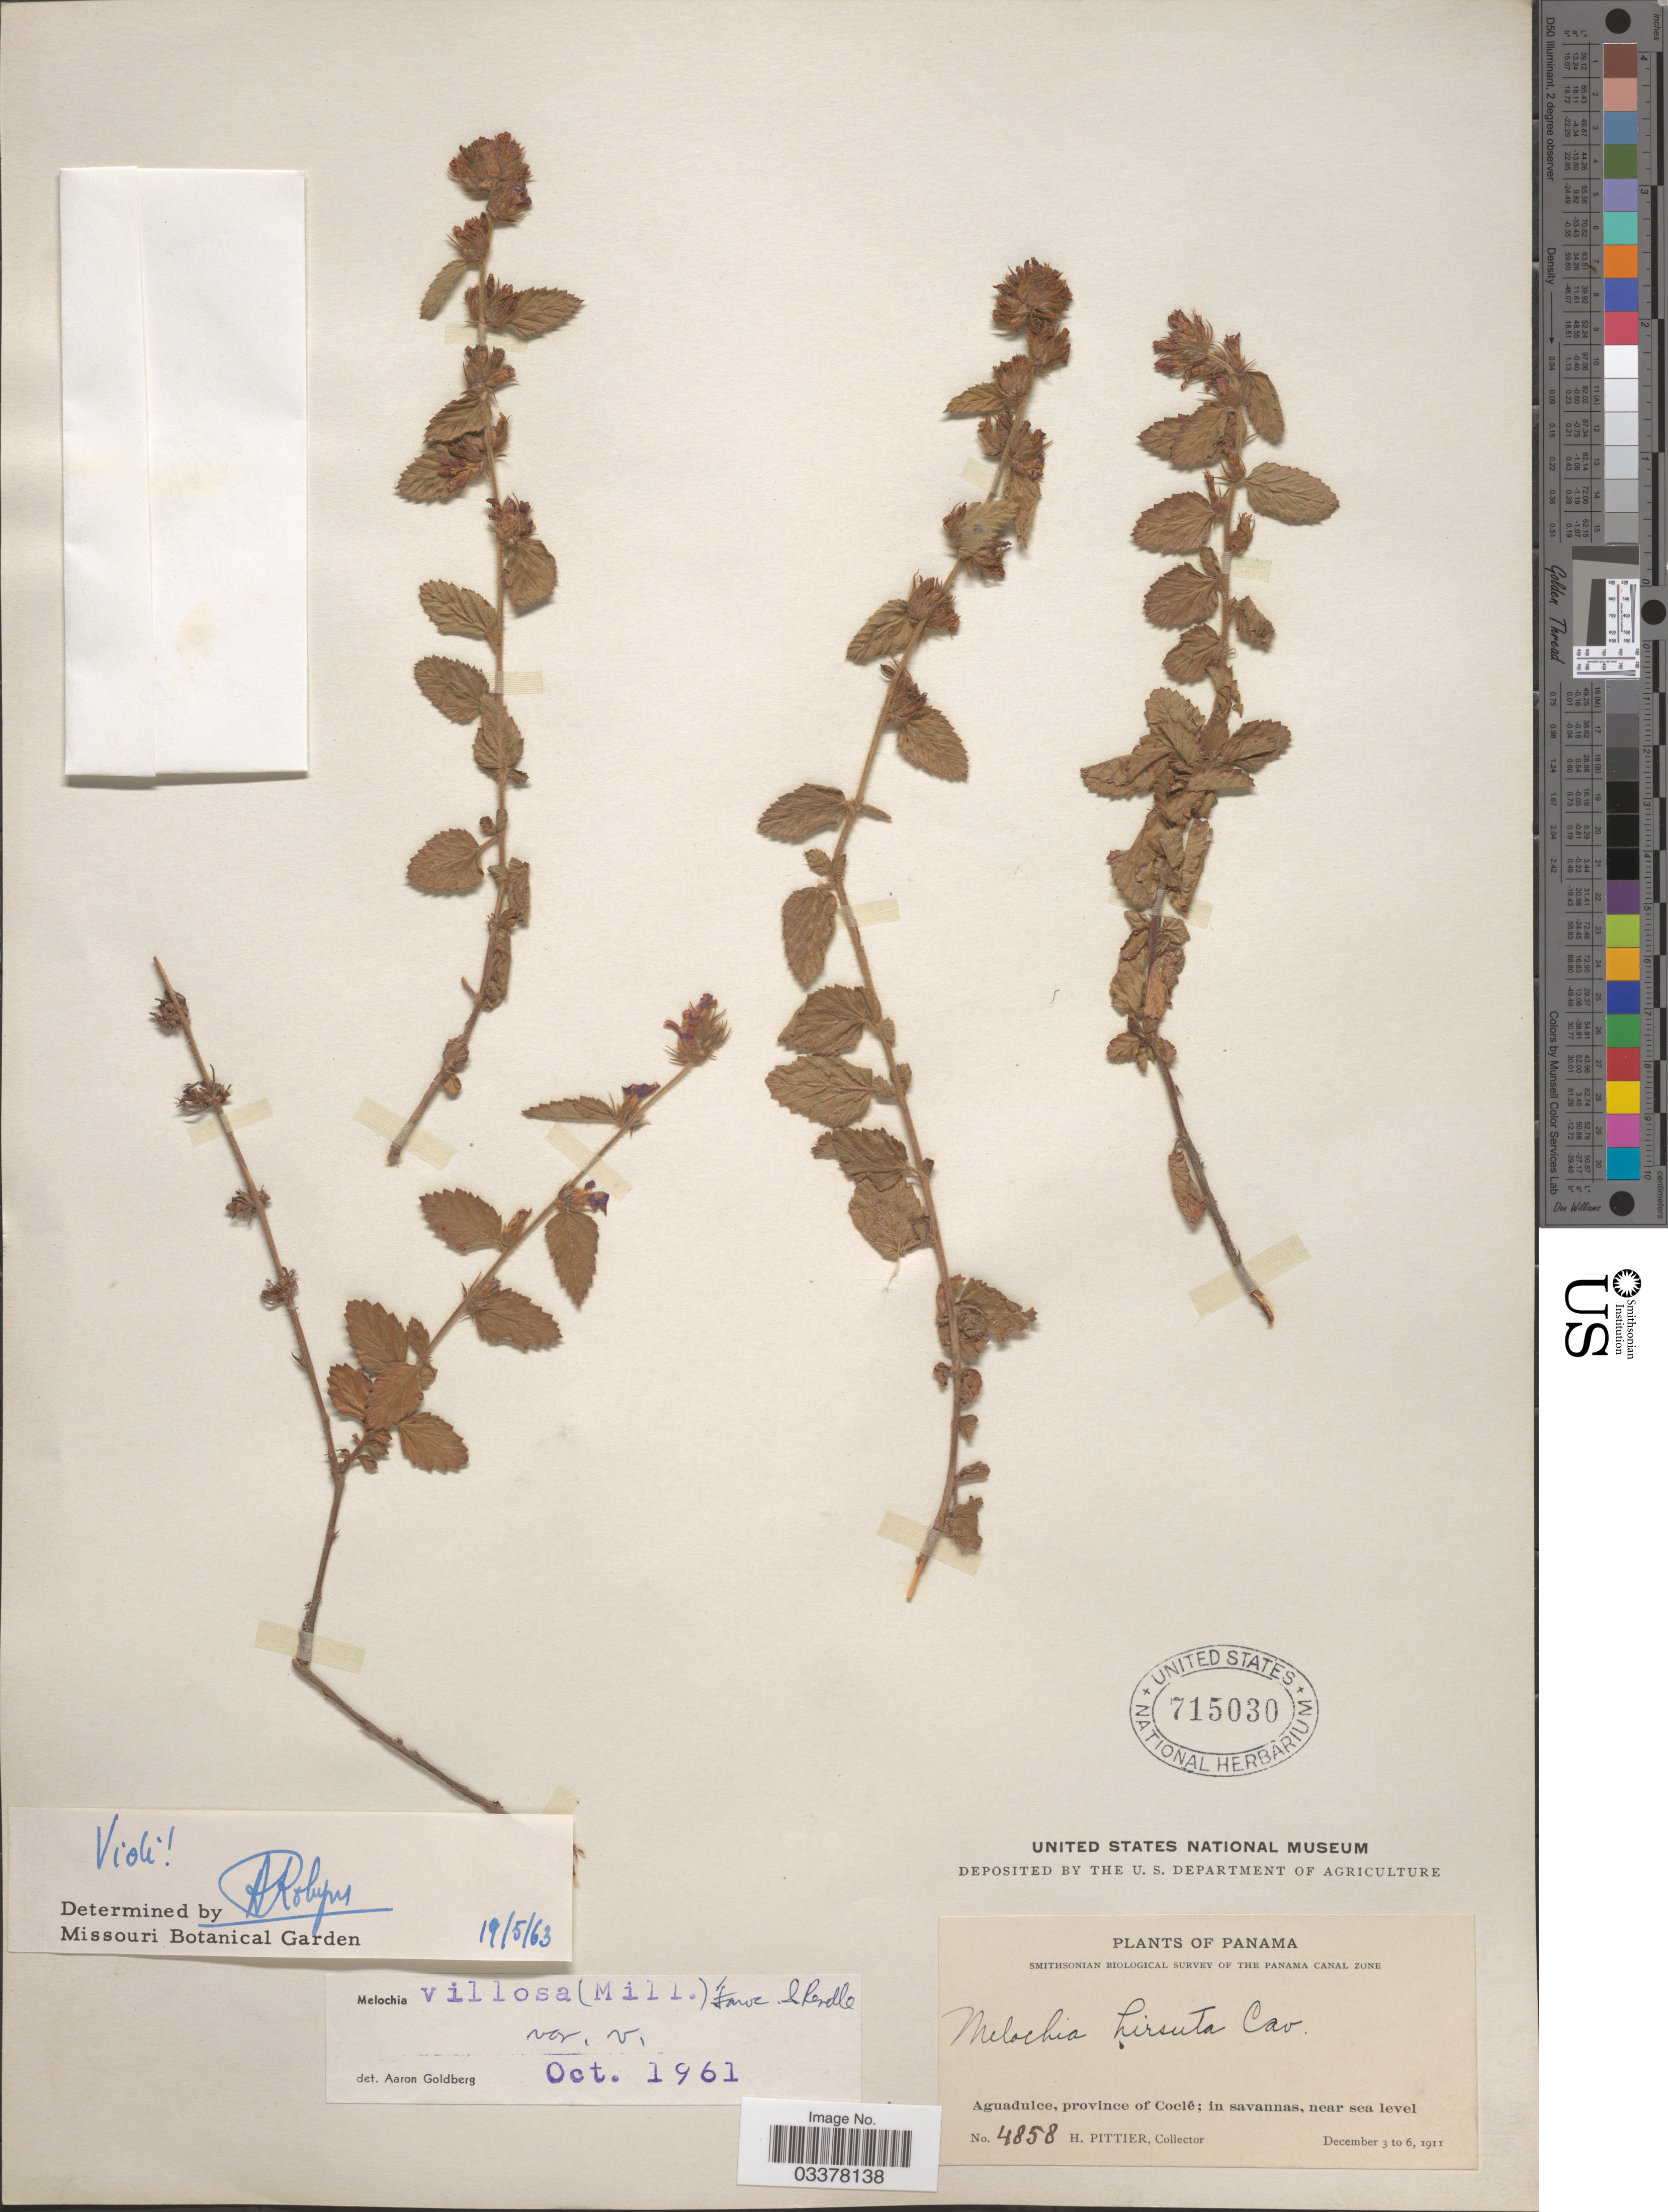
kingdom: Plantae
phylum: Tracheophyta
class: Magnoliopsida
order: Malvales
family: Malvaceae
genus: Melochia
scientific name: Melochia spicata var. spicata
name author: (L.) Fryxell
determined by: Dorr, L. J., (BOT), Smithsonian Institution - National Museum of Natural History (UNITED STATES)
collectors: H. F. Pittier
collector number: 4858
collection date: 1911-12-03/1911-12-06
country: Panama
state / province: Coclé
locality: Aguadulce.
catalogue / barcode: US 715030